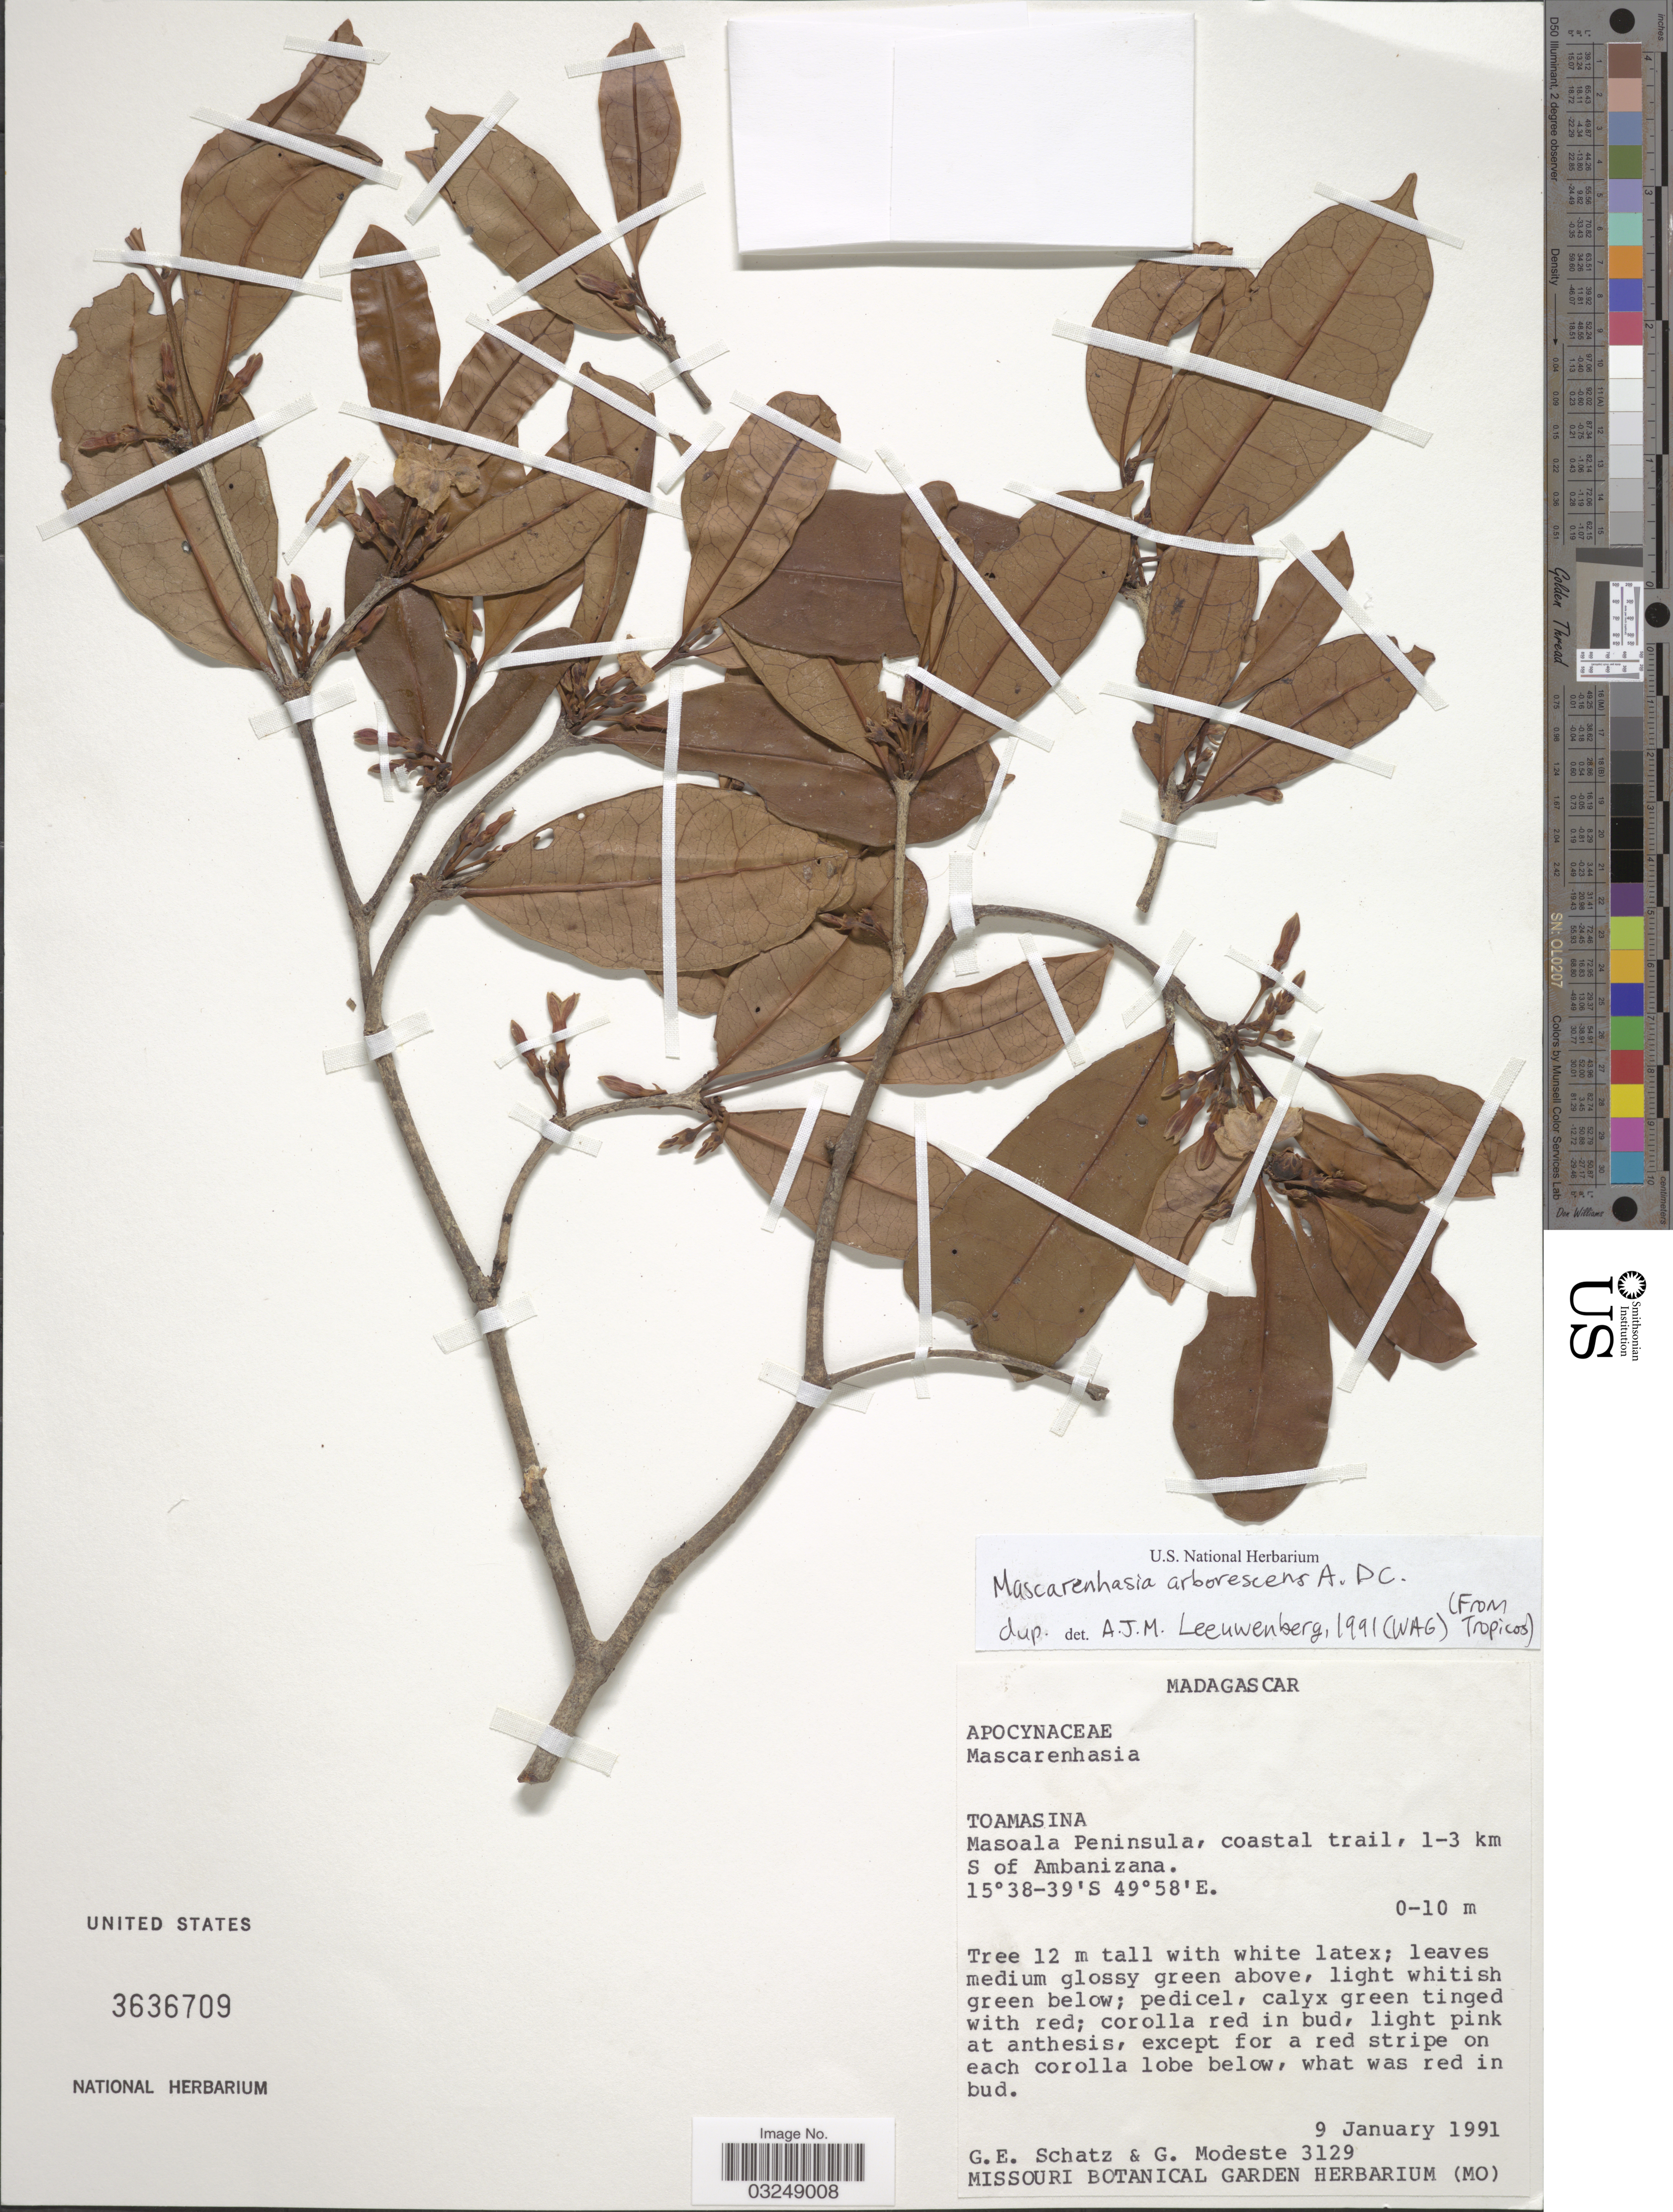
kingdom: Plantae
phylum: Tracheophyta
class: Magnoliopsida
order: Gentianales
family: Apocynaceae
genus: Mascarenhasia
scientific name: Mascarenhasia arborescens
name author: A. DC.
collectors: G. Schatz & G. Modeste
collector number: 3129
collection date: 1991-01-09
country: Madagascar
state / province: Analanjirofo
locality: Masoala Peninsula, coastal trail, 1-3 km S of Ambanizana.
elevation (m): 0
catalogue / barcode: US 3636709